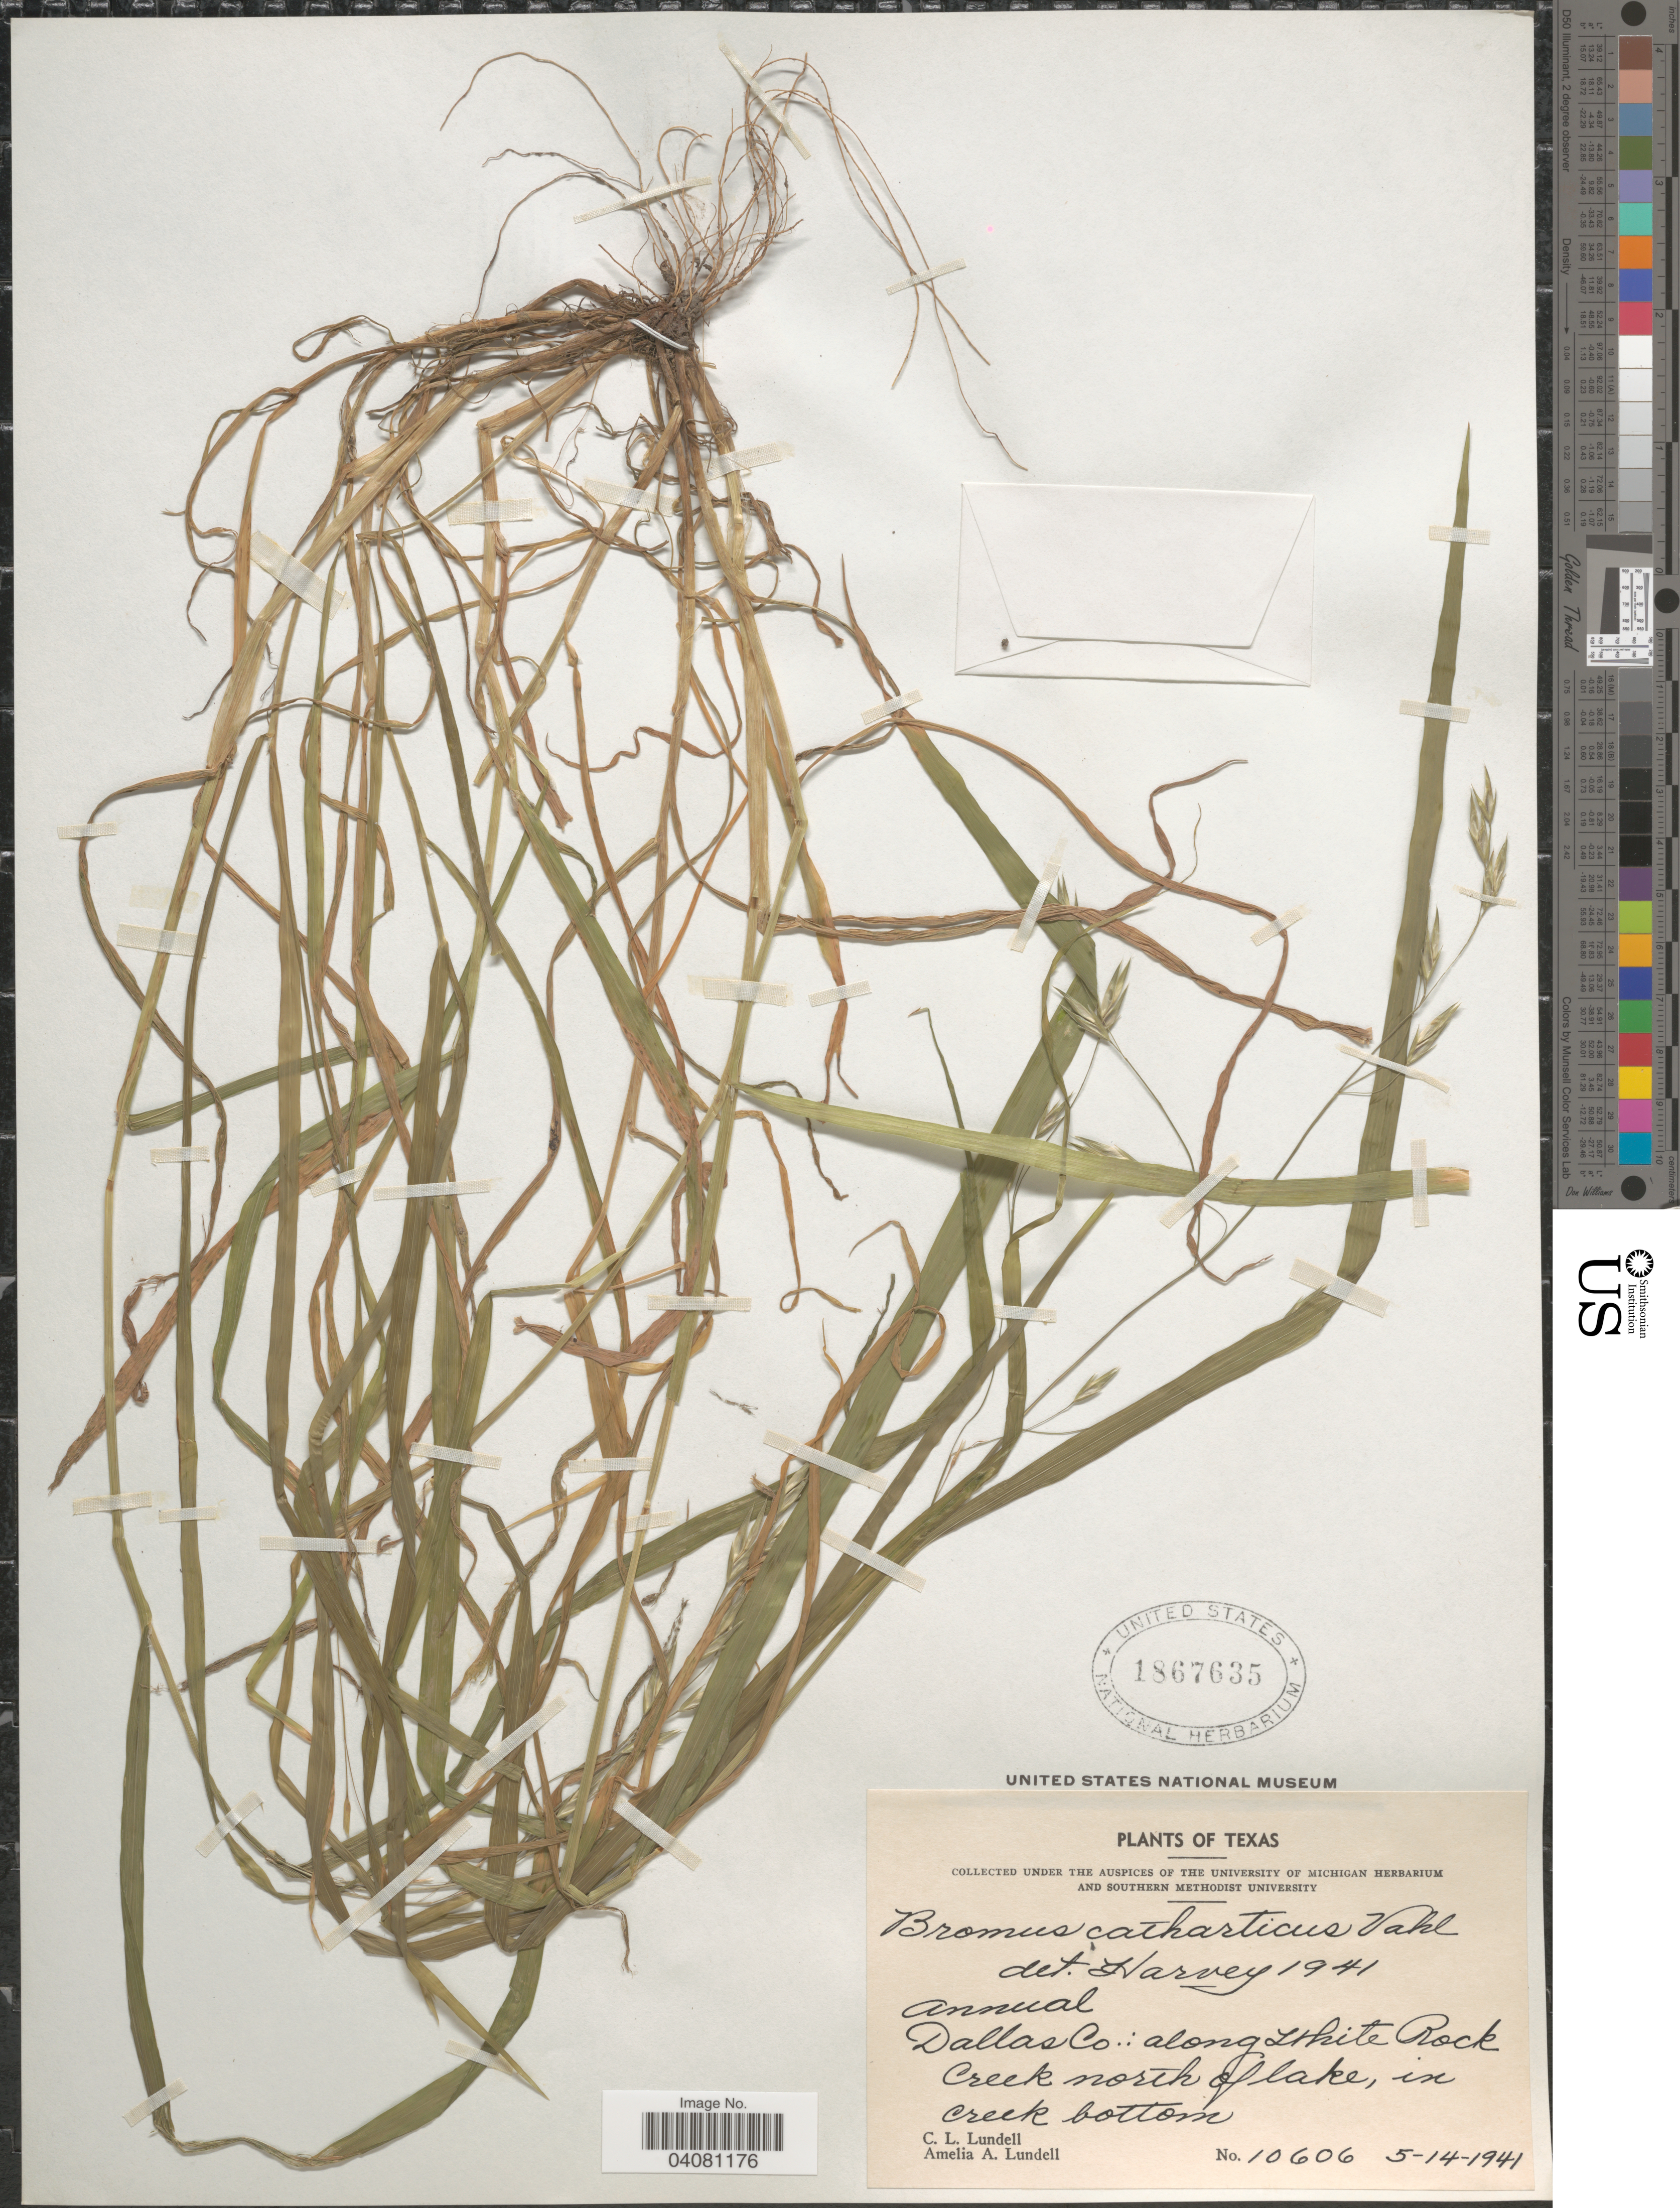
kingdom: Plantae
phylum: Tracheophyta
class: Liliopsida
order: Poales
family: Poaceae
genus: Bromus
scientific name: Bromus catharticus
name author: Vahl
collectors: C. L. Lundell & A. A. Lundell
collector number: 10606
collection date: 1941-05-14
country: United States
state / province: Texas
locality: Dallas Co.: along White Rock Creek north of lake, in creek bottom.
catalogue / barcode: US 1867635